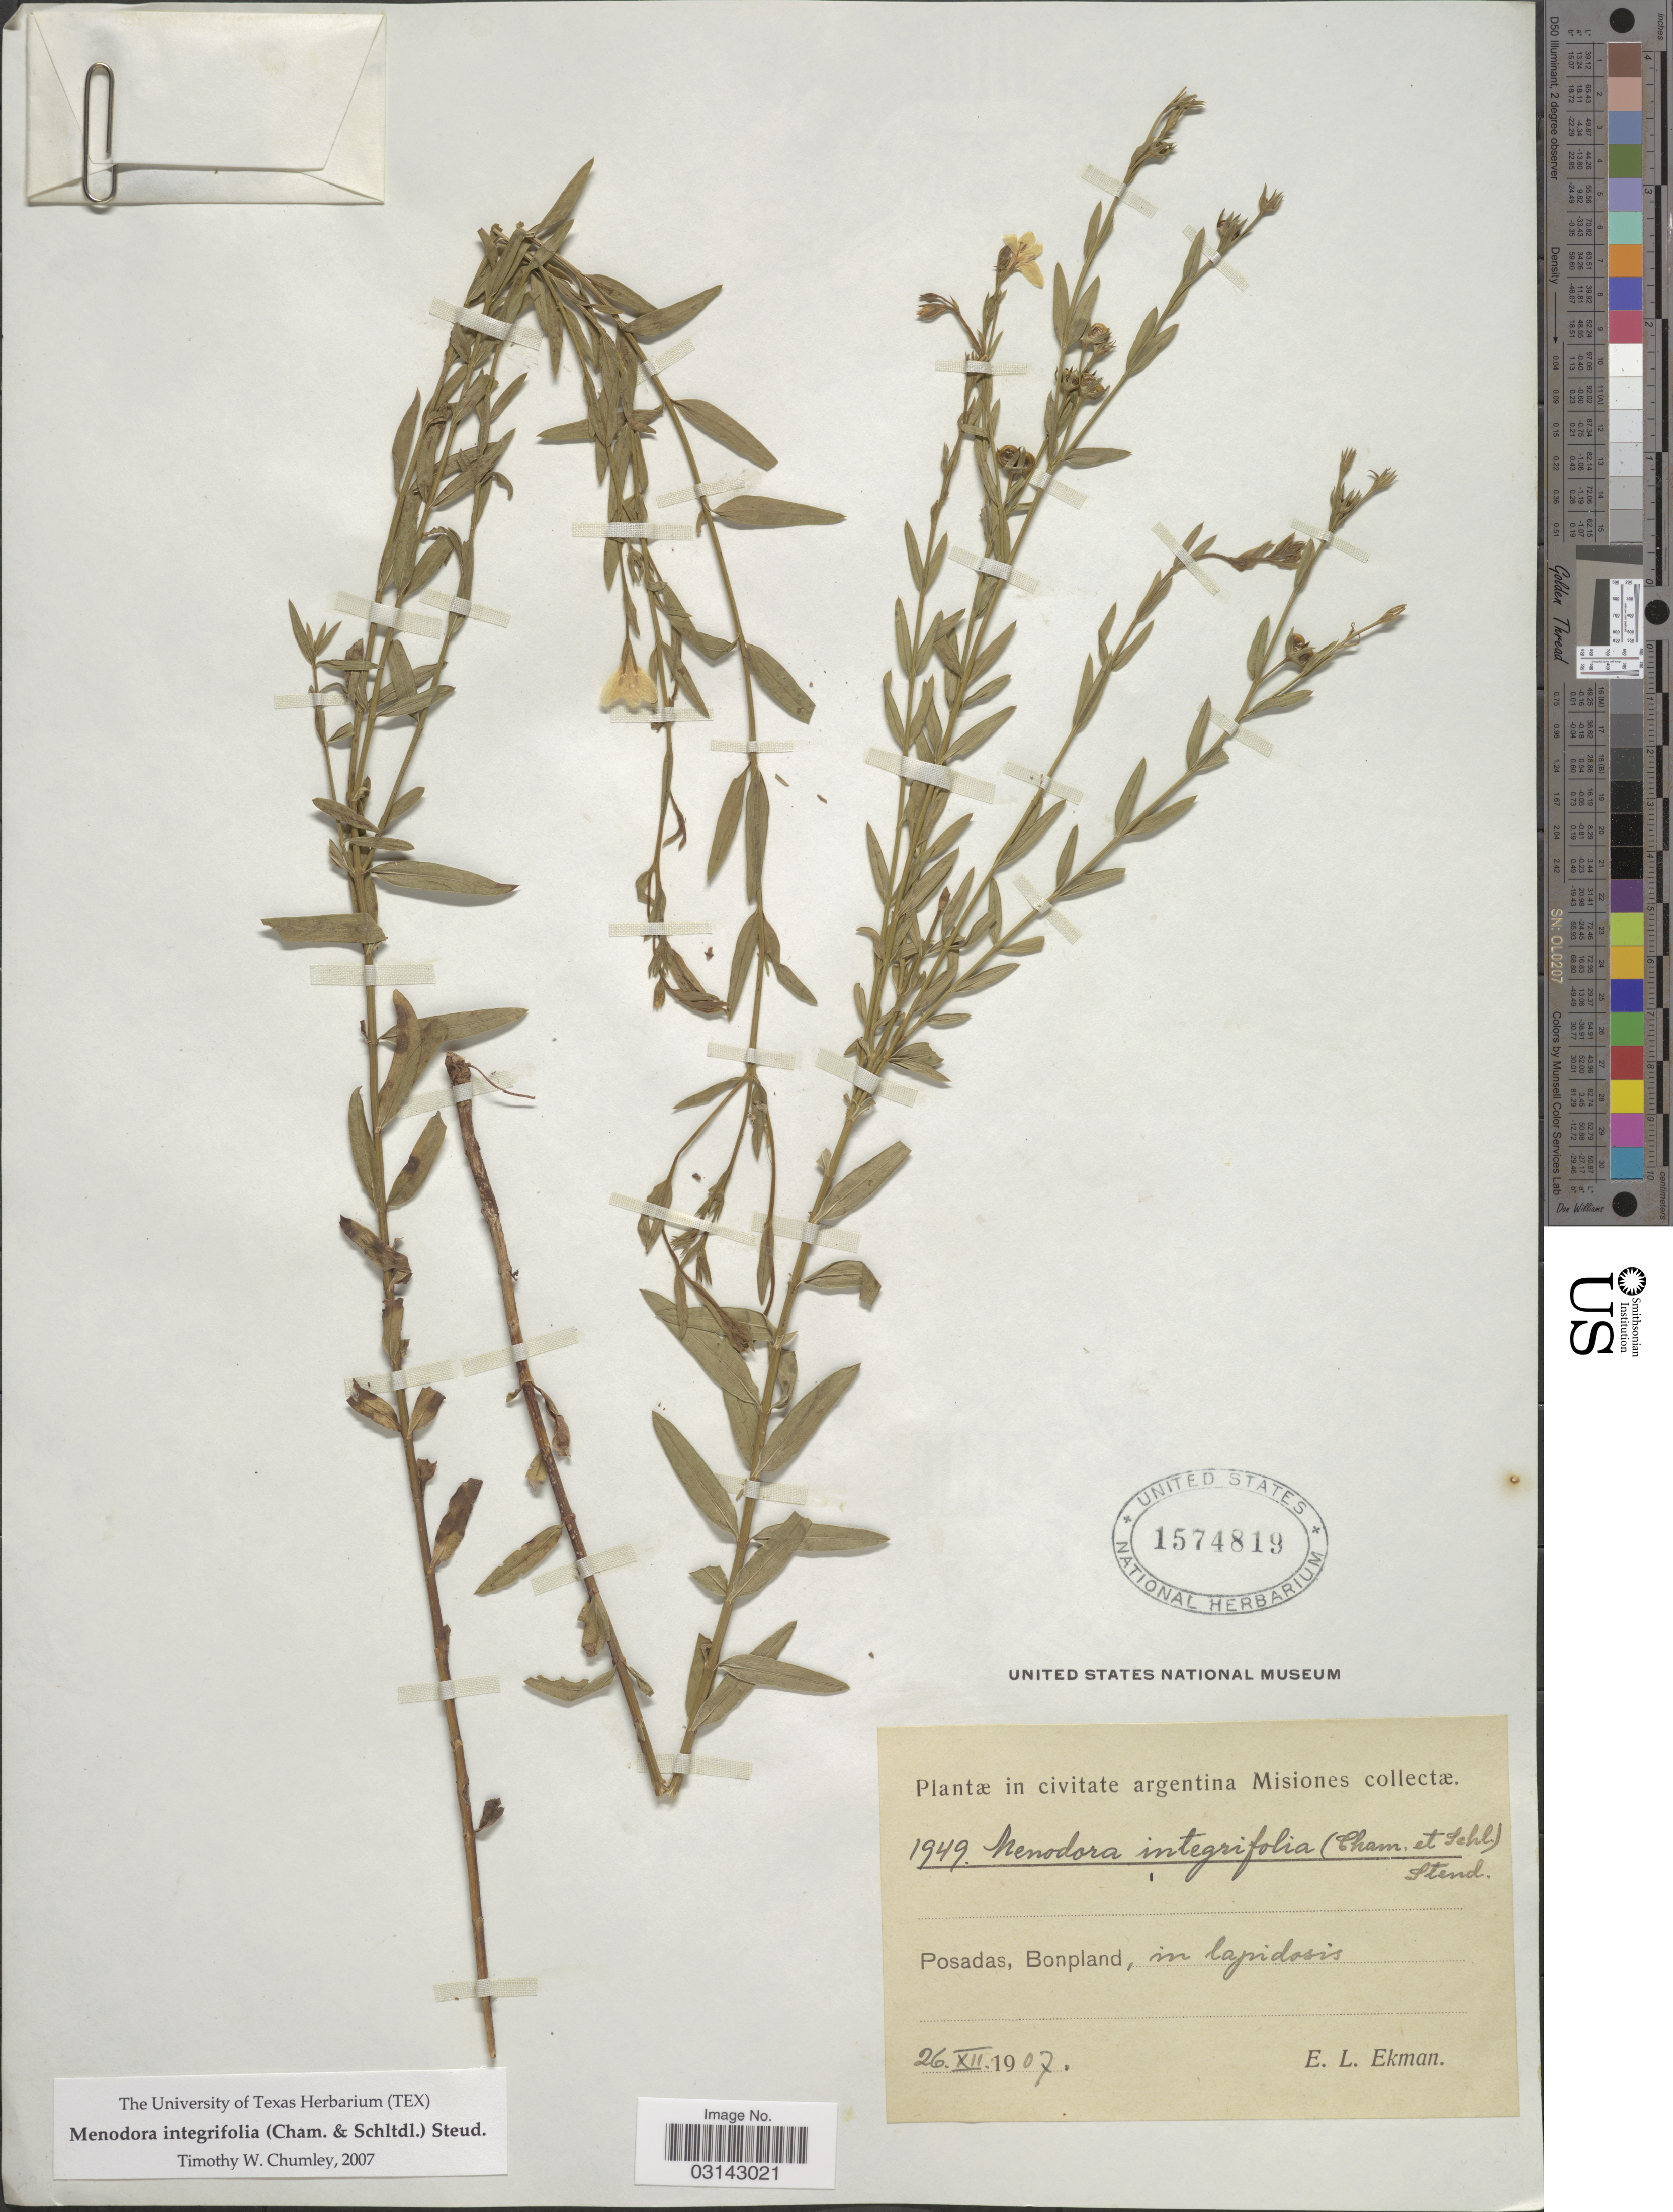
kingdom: Plantae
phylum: Tracheophyta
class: Magnoliopsida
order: Lamiales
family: Oleaceae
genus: Menodora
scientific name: Menodora integrifolia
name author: (Cham. & Schltdl.) Steud.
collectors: E. L. Ekman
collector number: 1949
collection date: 1907-12-26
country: Argentina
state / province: Misiones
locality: Posadas, Bonpland.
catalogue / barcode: US 1574819